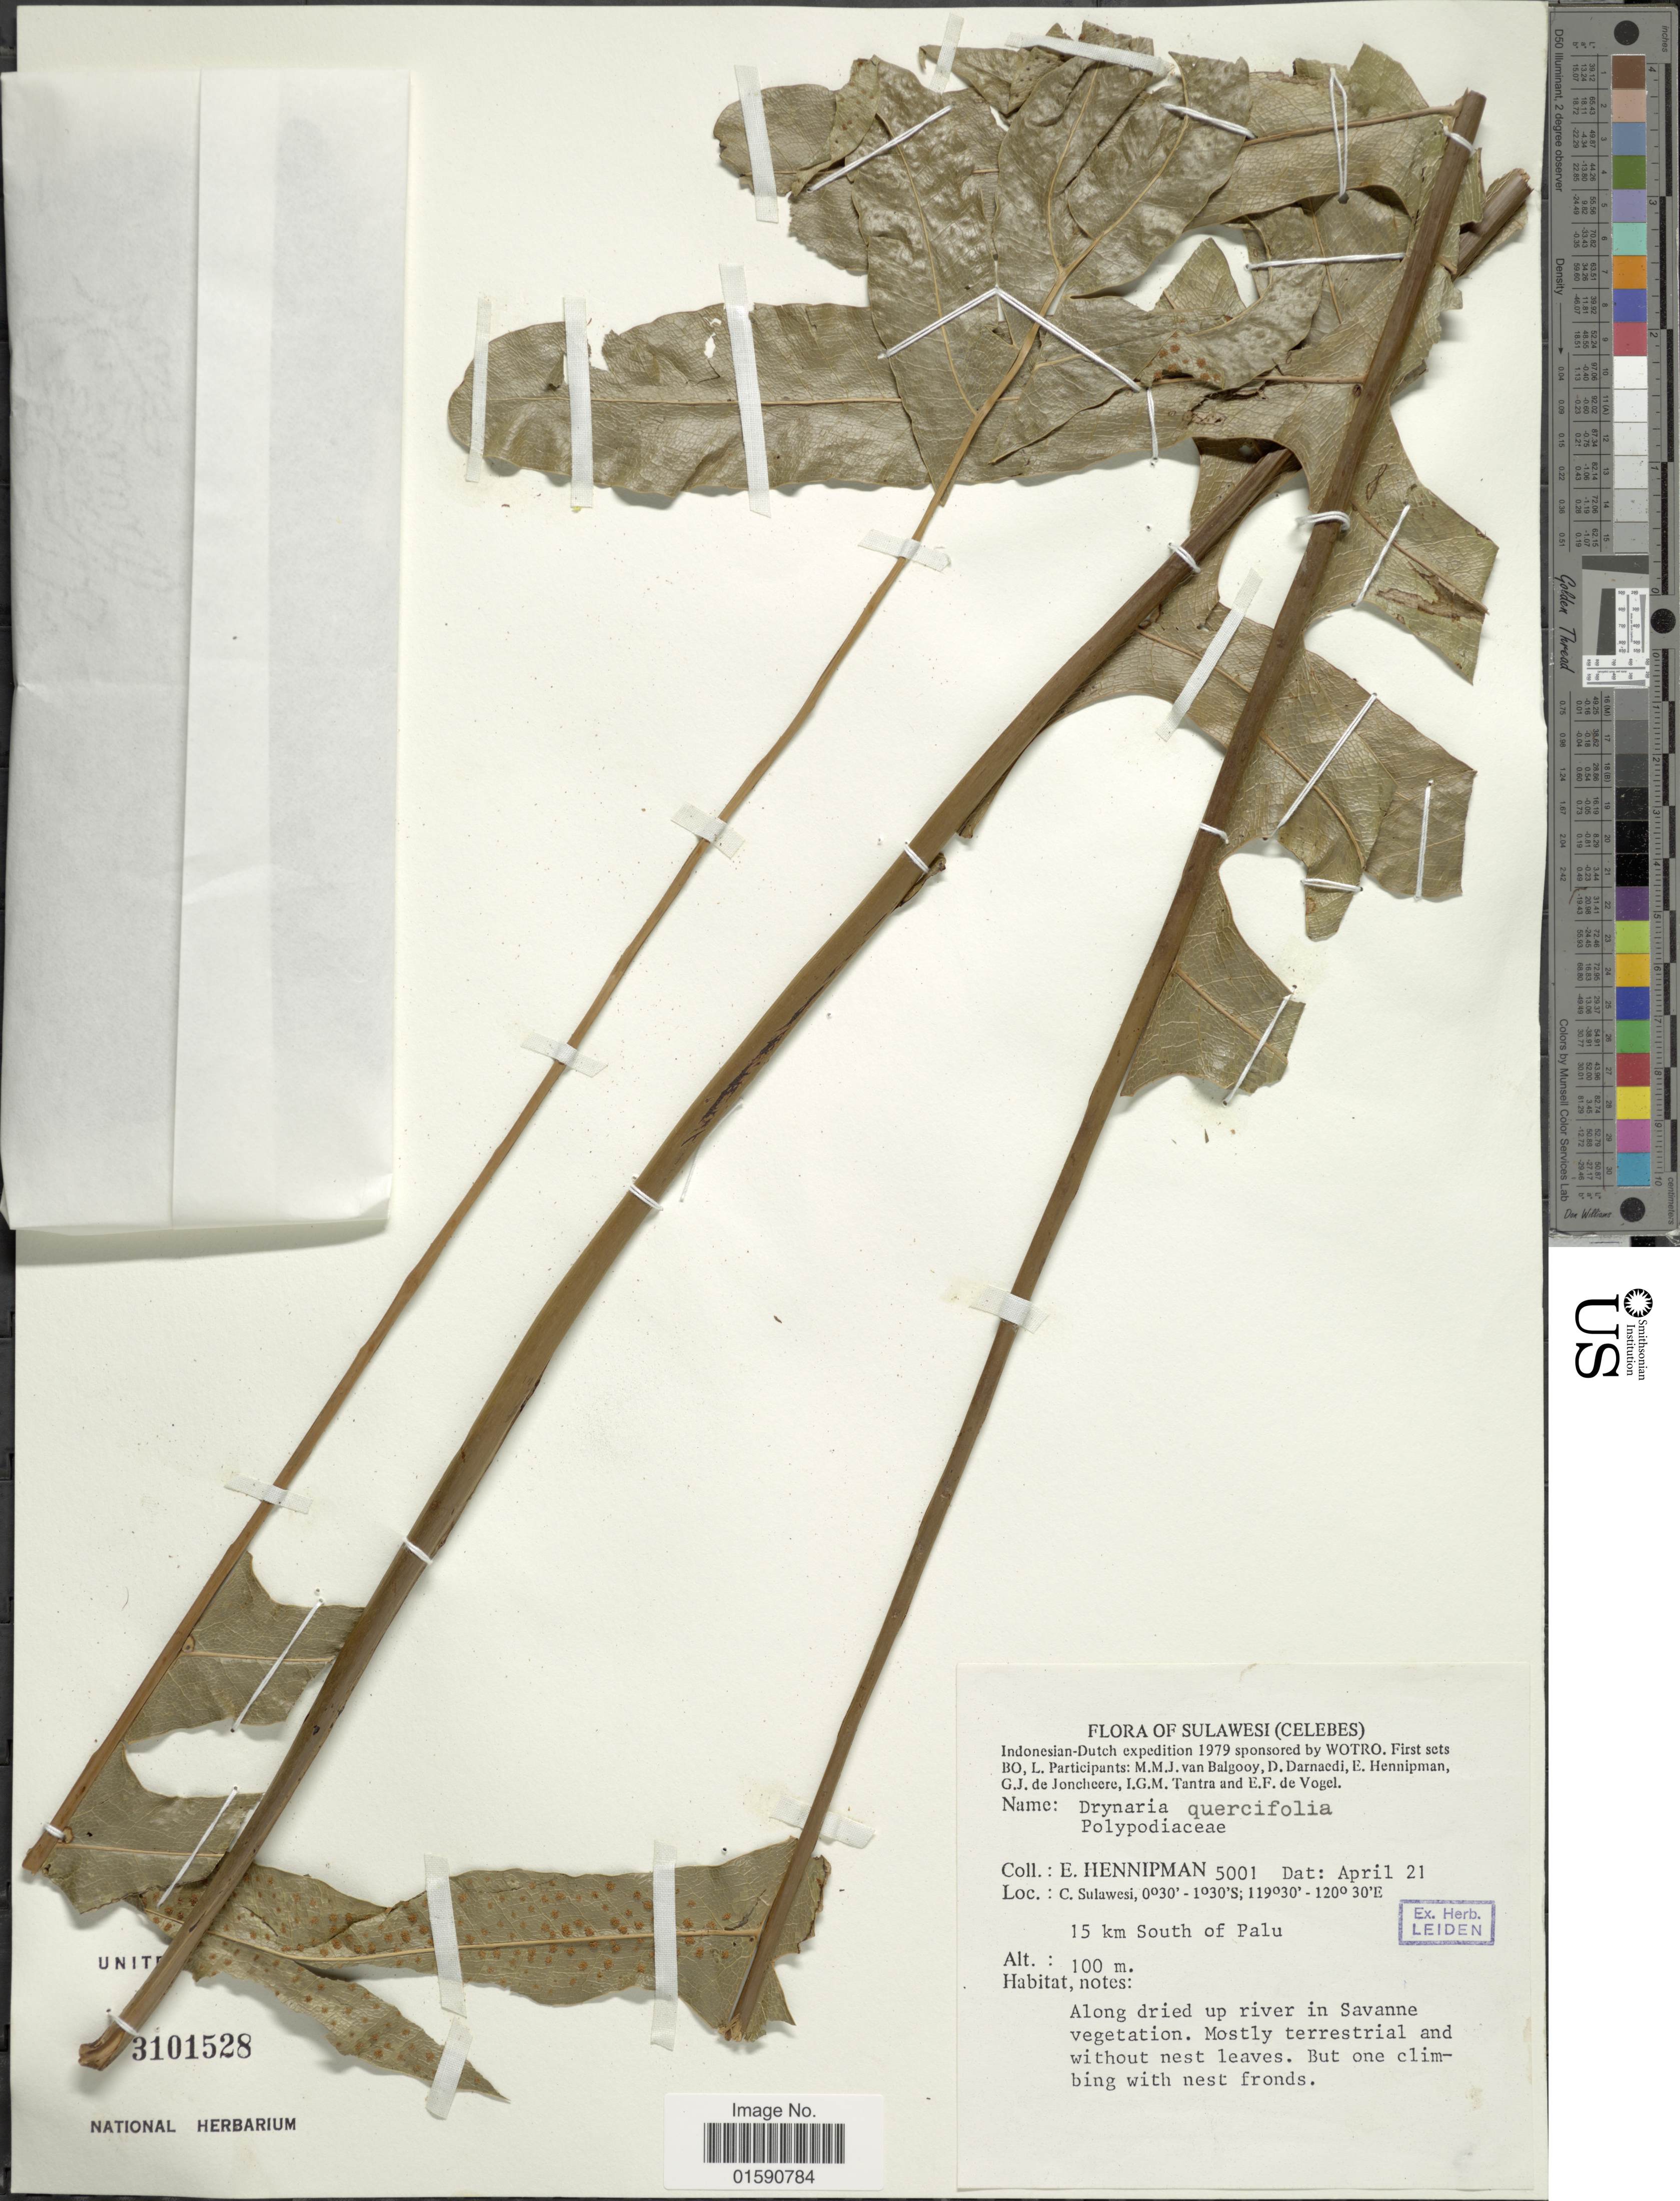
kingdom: Plantae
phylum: Tracheophyta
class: Polypodiopsida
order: Polypodiales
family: Polypodiaceae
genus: Drynaria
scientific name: Drynaria quercifolia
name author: (L.) J. Sm.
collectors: E. Hennipman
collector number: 5001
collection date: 1979-04-21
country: Indonesia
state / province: Sulawesi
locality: Celebes. C. Sulawesi, 15 km South of Palu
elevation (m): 100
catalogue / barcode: US 3101528